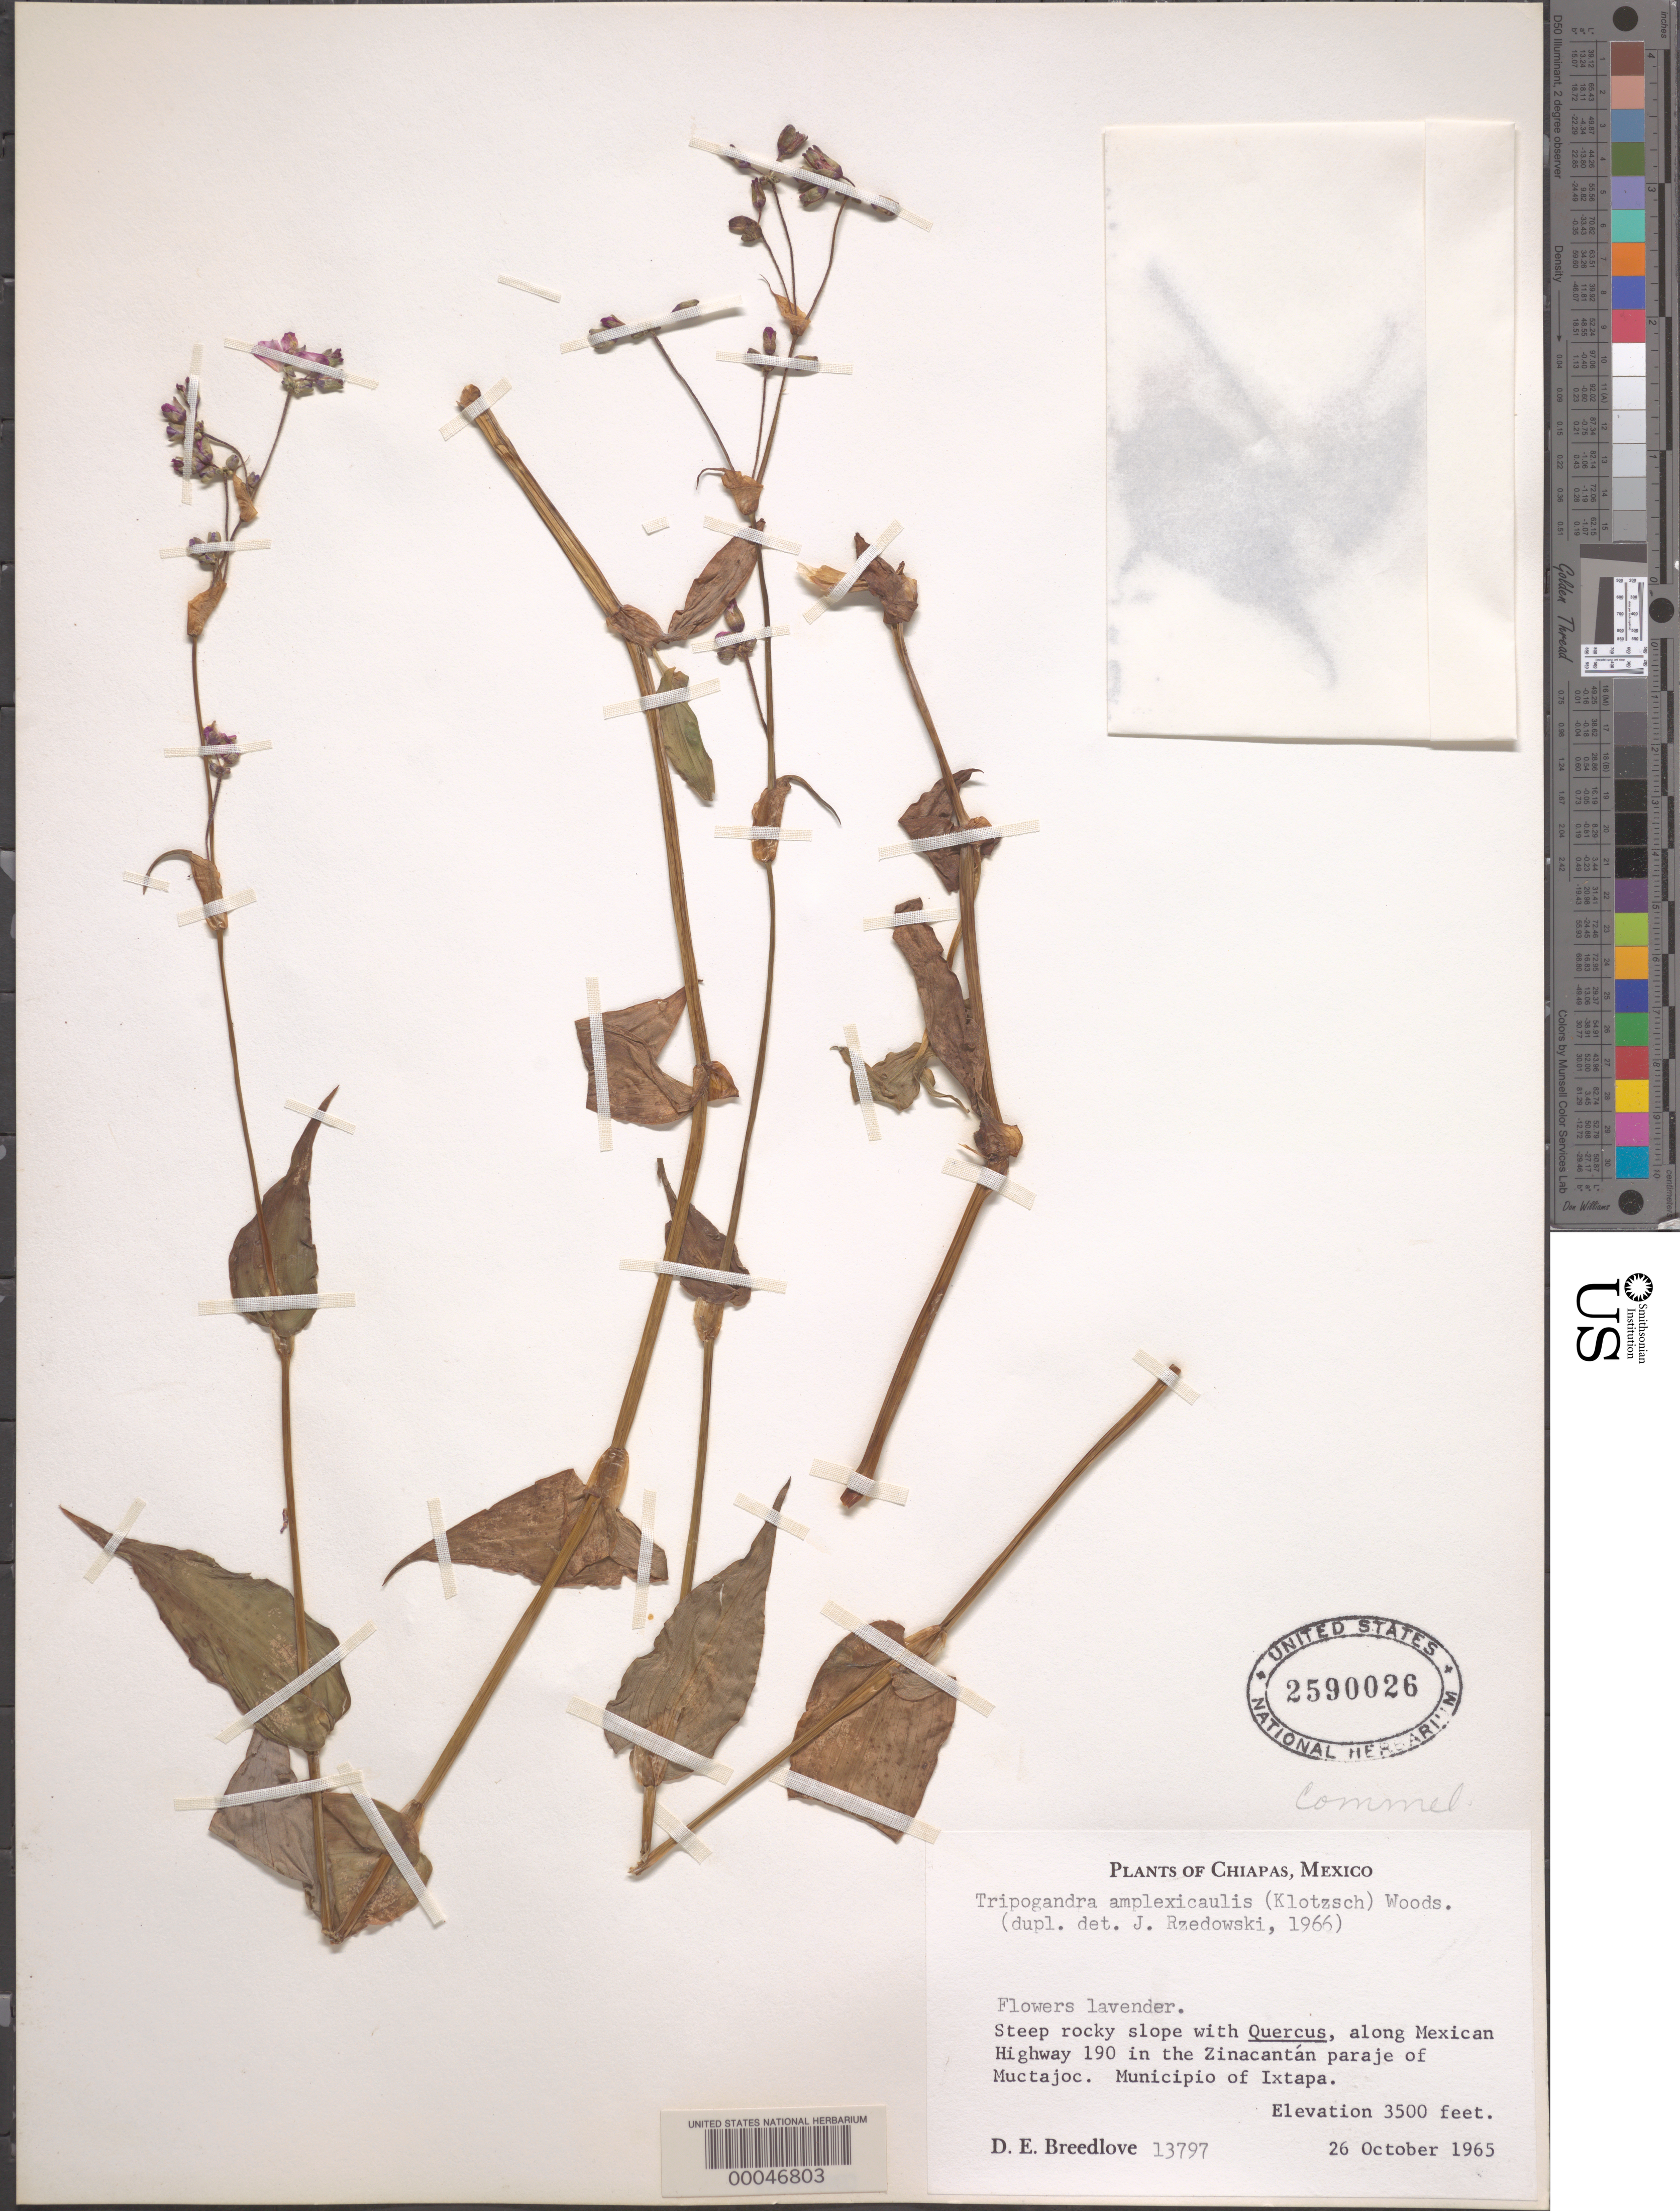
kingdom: Plantae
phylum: Tracheophyta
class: Liliopsida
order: Commelinales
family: Commelinaceae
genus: Tripogandra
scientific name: Tripogandra amplexicaulis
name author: (Klotzsch ex C.B. Clarke) Woodson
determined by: Rzedowski, J.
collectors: D. E. Breedlove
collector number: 13797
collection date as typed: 26 Oct 1965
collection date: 1965-10-26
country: Mexico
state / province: Chiapas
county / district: Ixtapa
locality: Muctajoc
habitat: Steep, rocky slope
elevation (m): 1068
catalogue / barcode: US 2590026